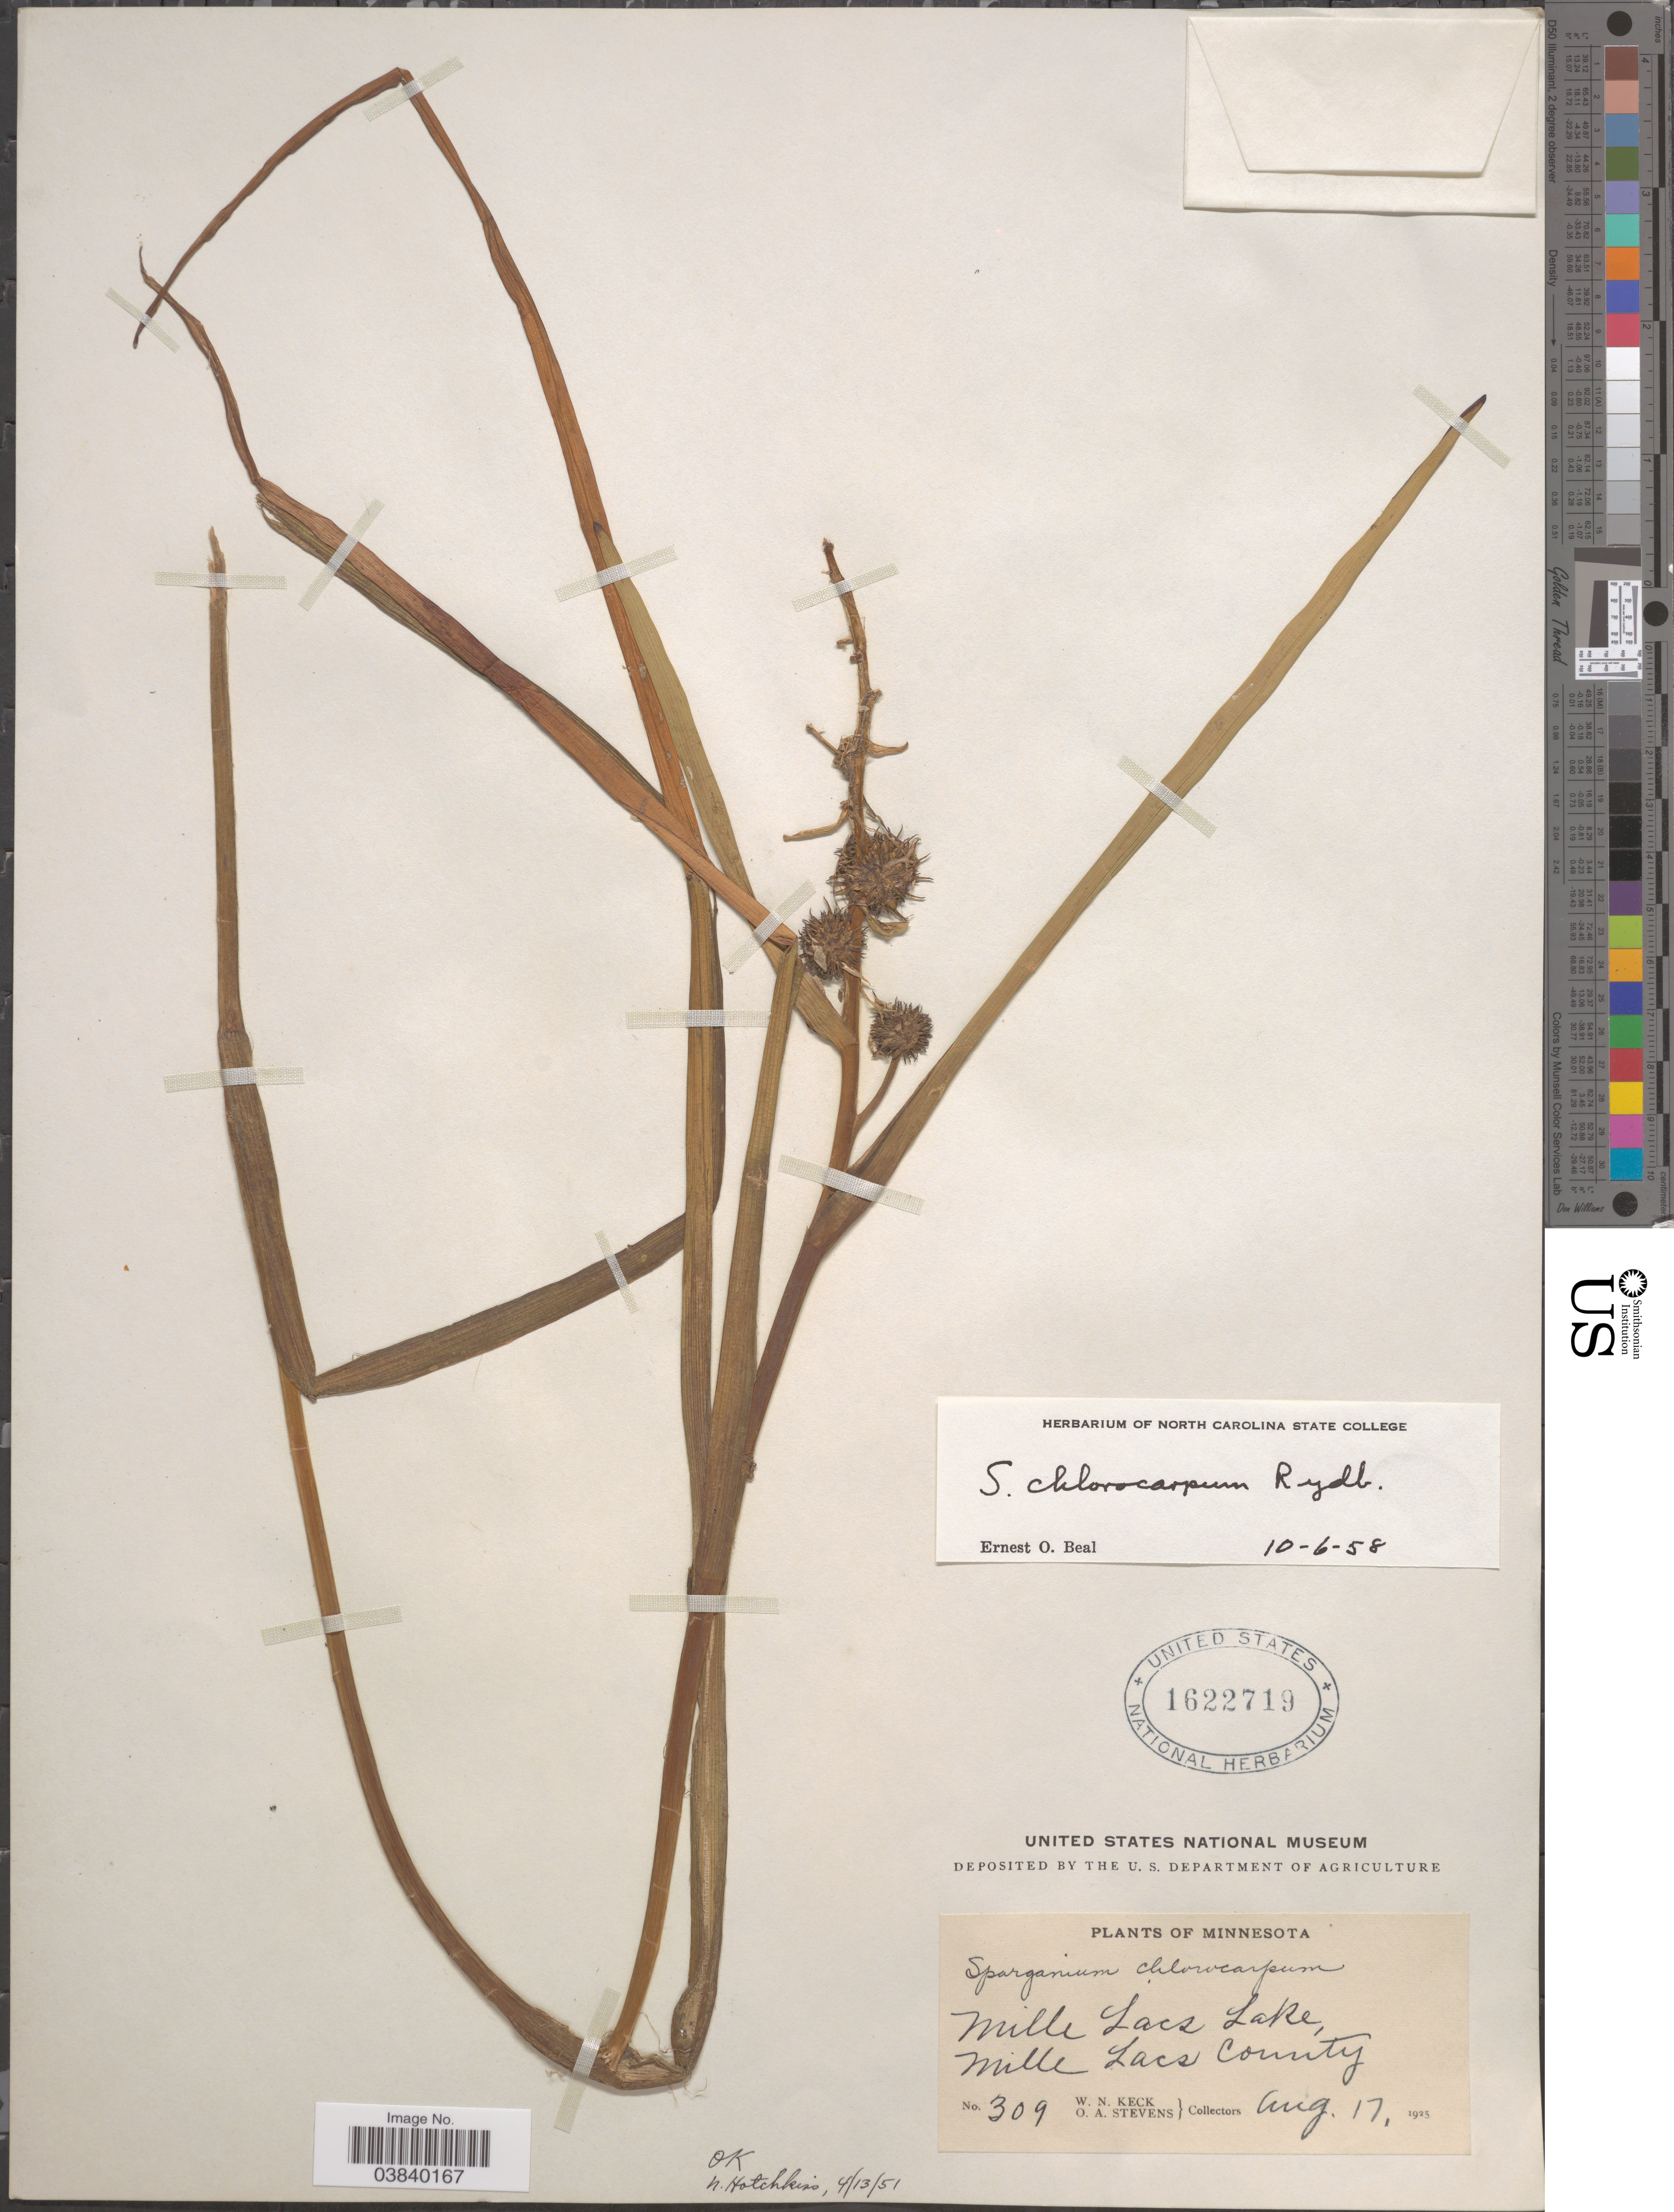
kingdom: Plantae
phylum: Tracheophyta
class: Liliopsida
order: Poales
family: Typhaceae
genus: Sparganium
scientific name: Sparganium chlorocarpum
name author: Rydb.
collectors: W. Keck & O. A. Stevens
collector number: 309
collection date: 1925-08-17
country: United States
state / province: Minnesota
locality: Mille Lacs Lake, Mille Lacs County.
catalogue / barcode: US 1622719